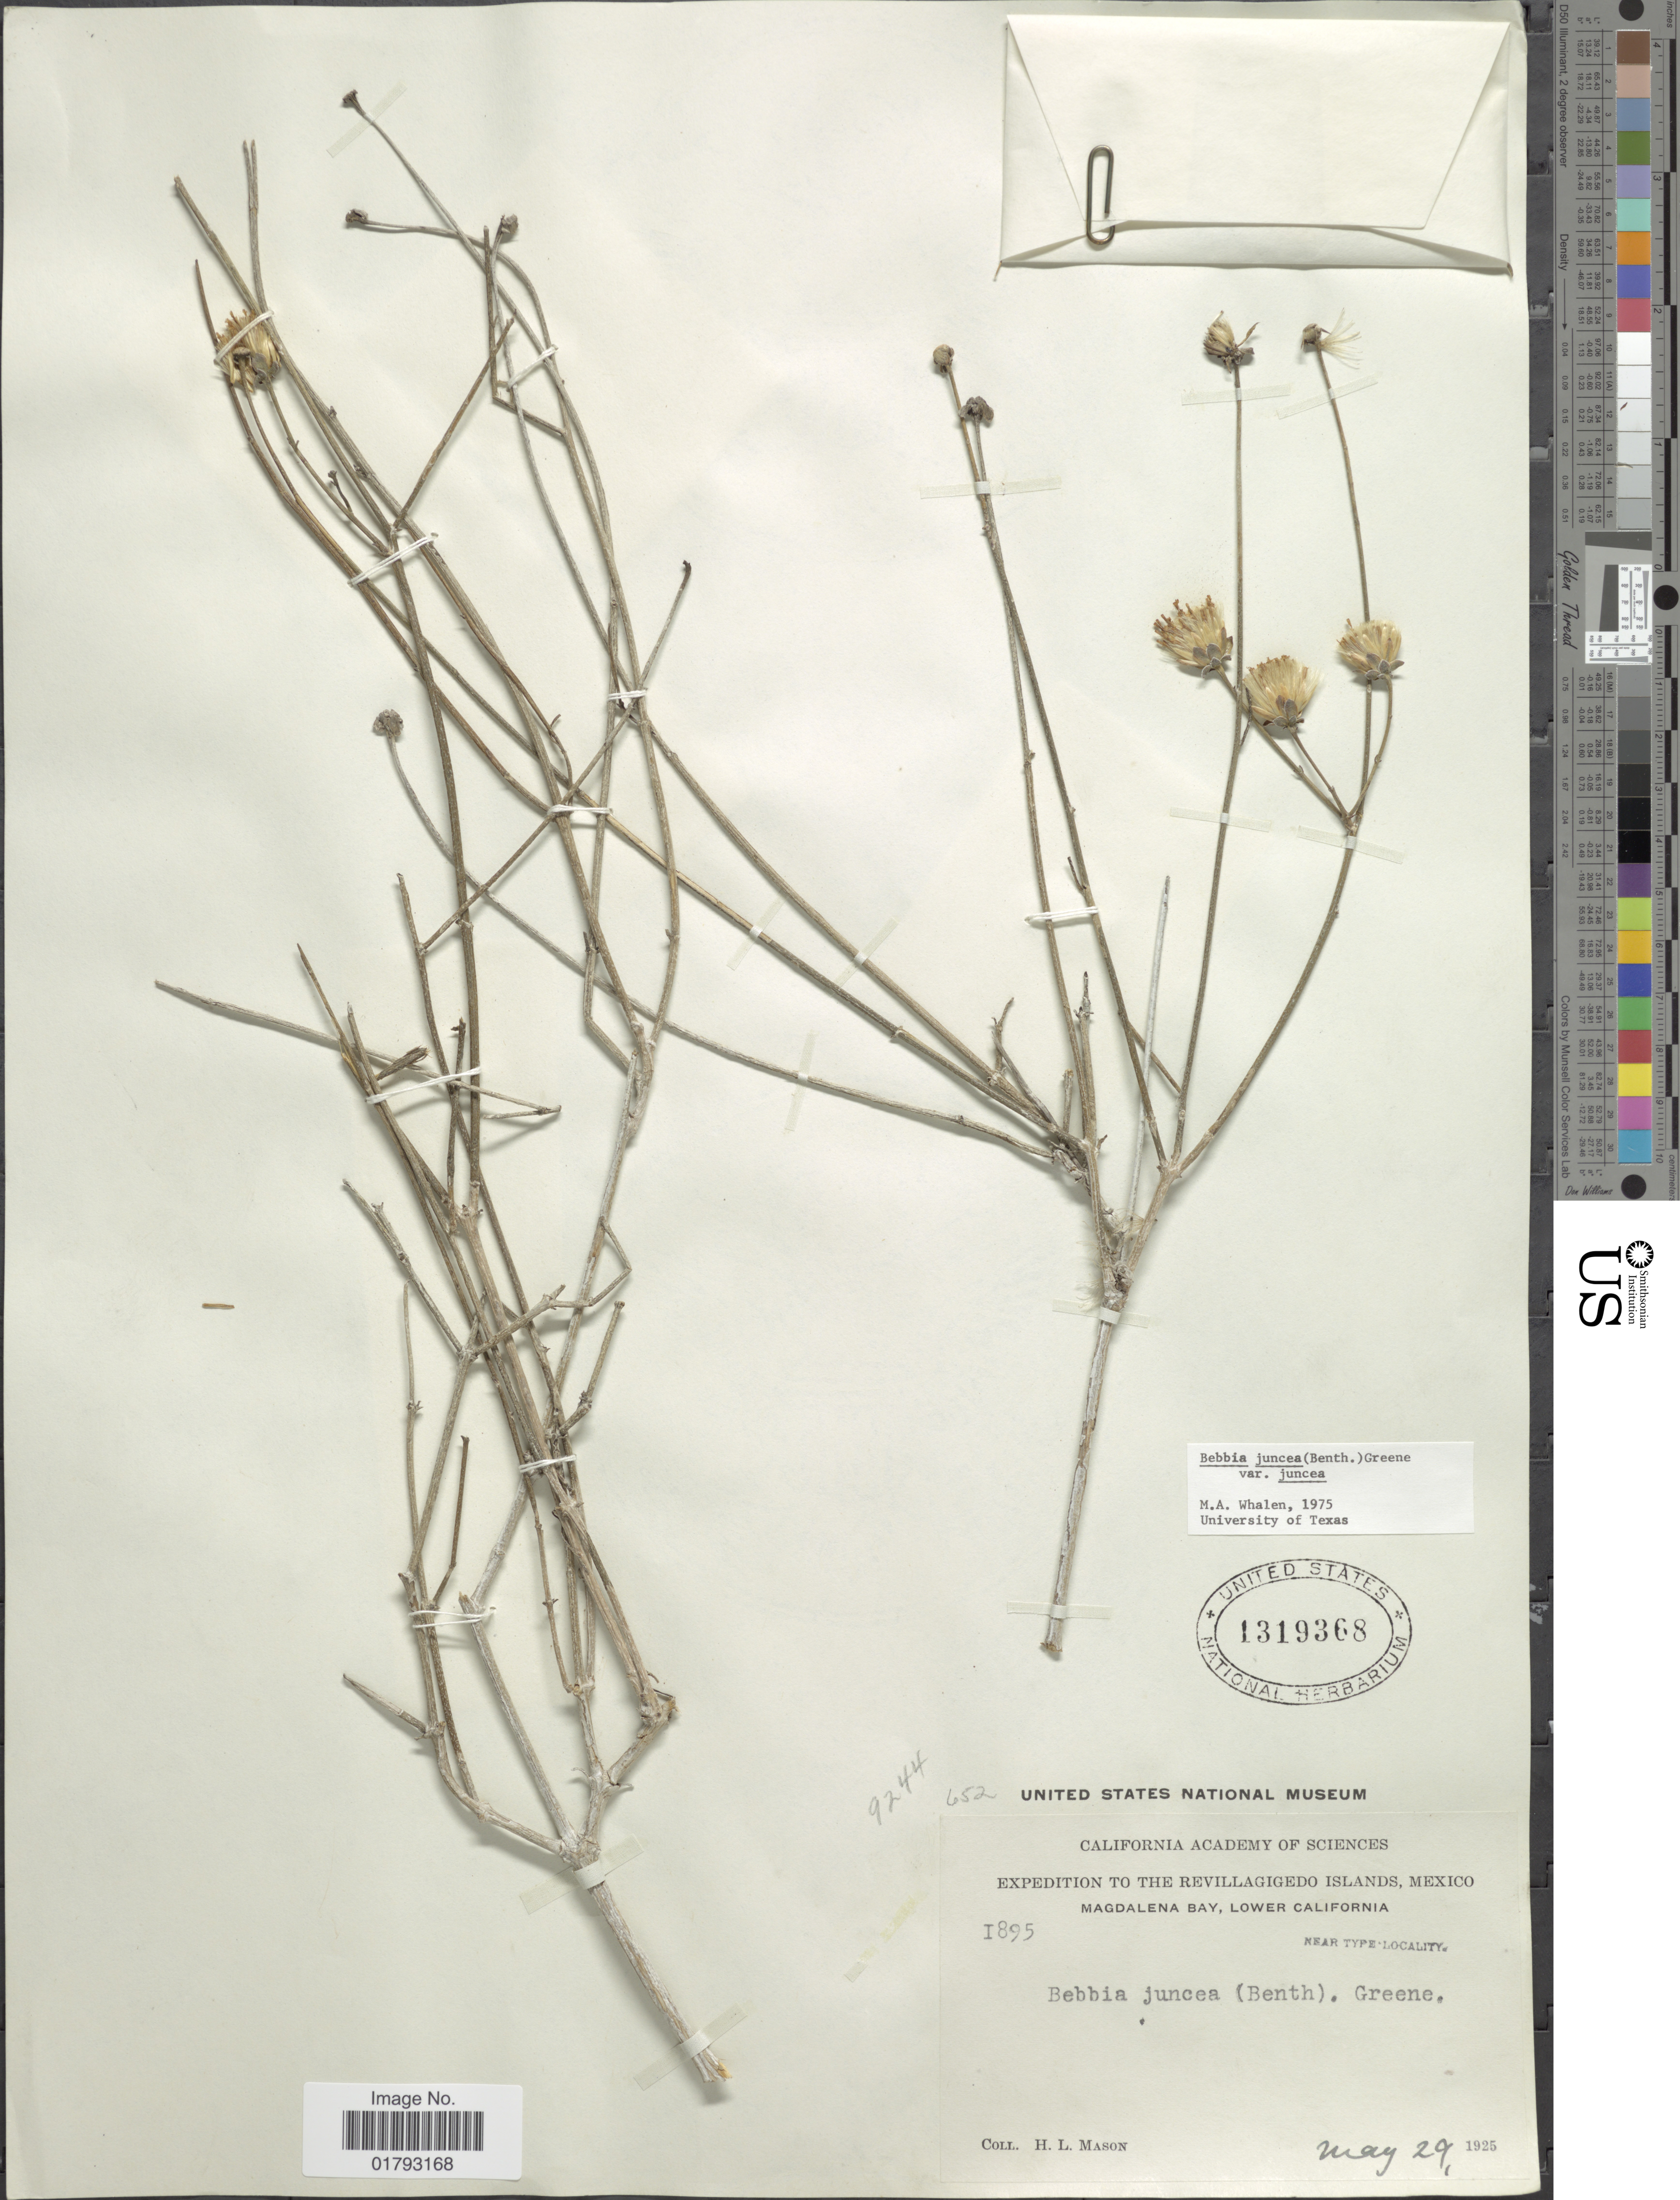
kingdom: Plantae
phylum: Tracheophyta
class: Magnoliopsida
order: Asterales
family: Asteraceae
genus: Bebbia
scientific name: Bebbia juncea var. juncea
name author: (Benth.) Greene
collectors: H. L. Mason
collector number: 1895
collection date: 1925-05-29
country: Mexico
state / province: Baja California Sur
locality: Revillagigedo Islands, Mexico. Magdalena Bay, Lower California.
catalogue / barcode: US 1319368